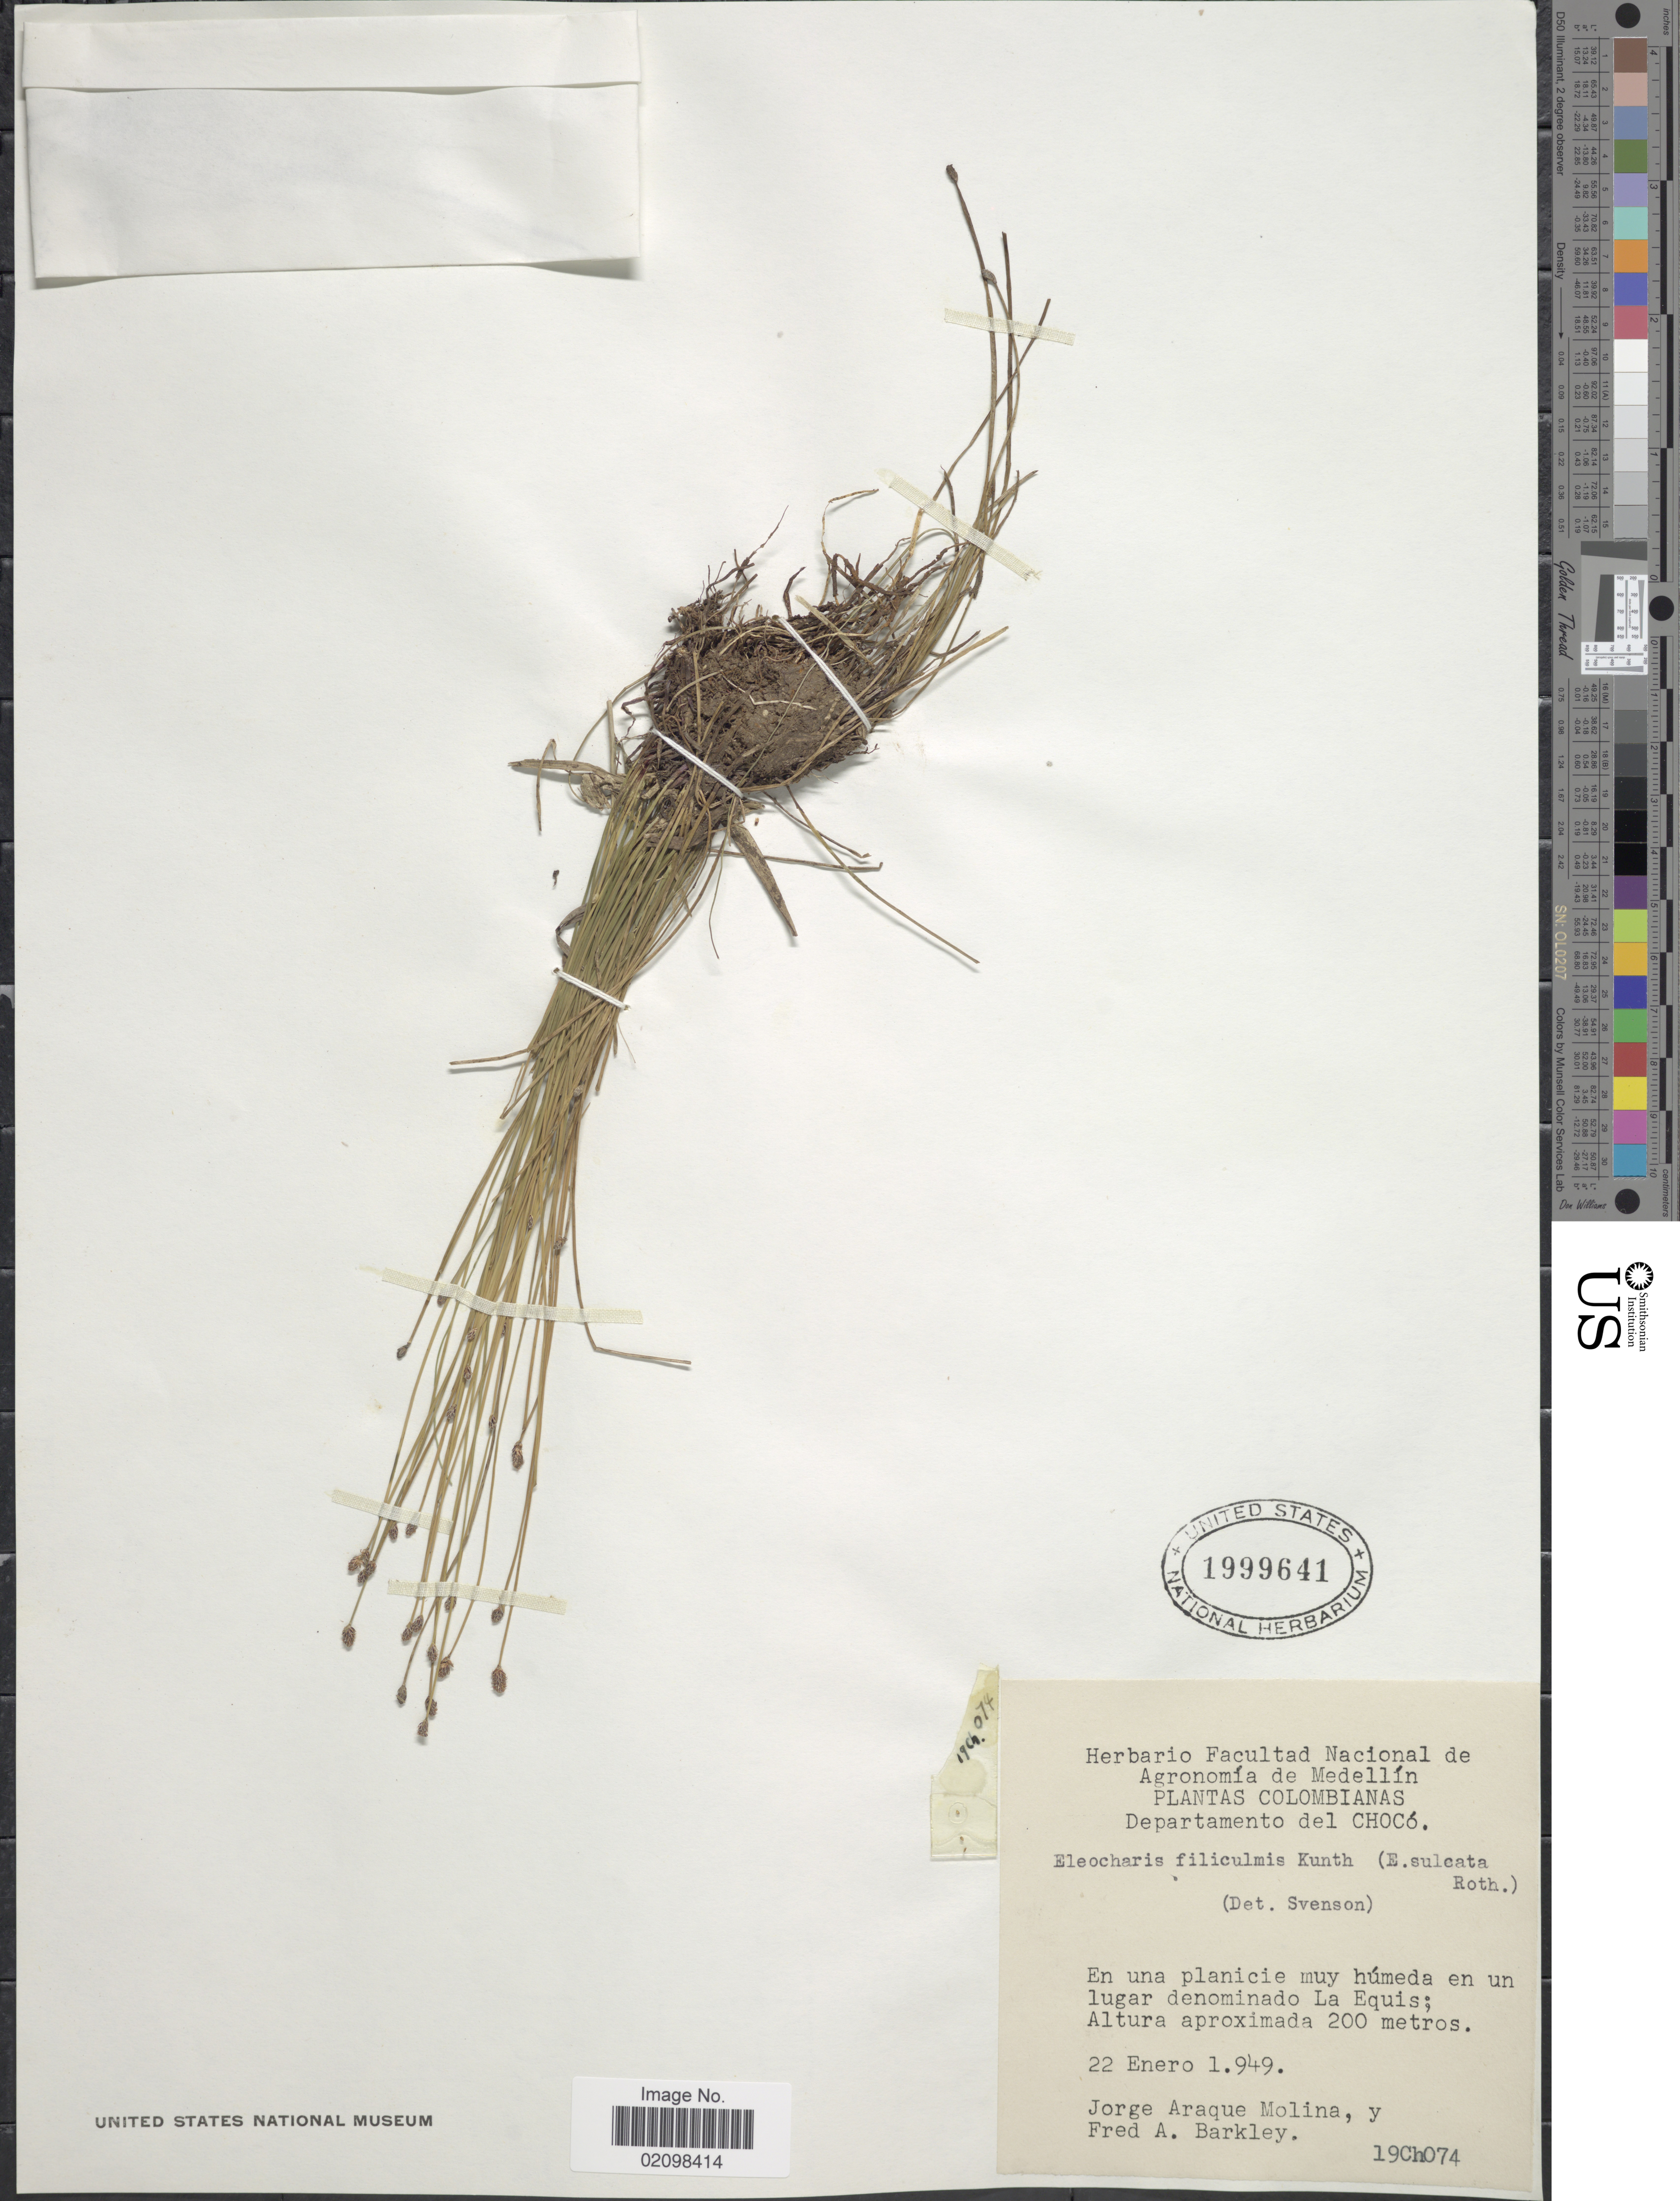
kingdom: Plantae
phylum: Tracheophyta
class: Liliopsida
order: Poales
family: Cyperaceae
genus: Eleocharis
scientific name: Eleocharis filiculmis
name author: Kunth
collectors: J. Araque Molina & F. A. Barkley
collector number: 19Ch074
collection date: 1949-01-22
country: Colombia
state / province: Chocó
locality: En un lugar denominado La Equis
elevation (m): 200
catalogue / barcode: US 1999641